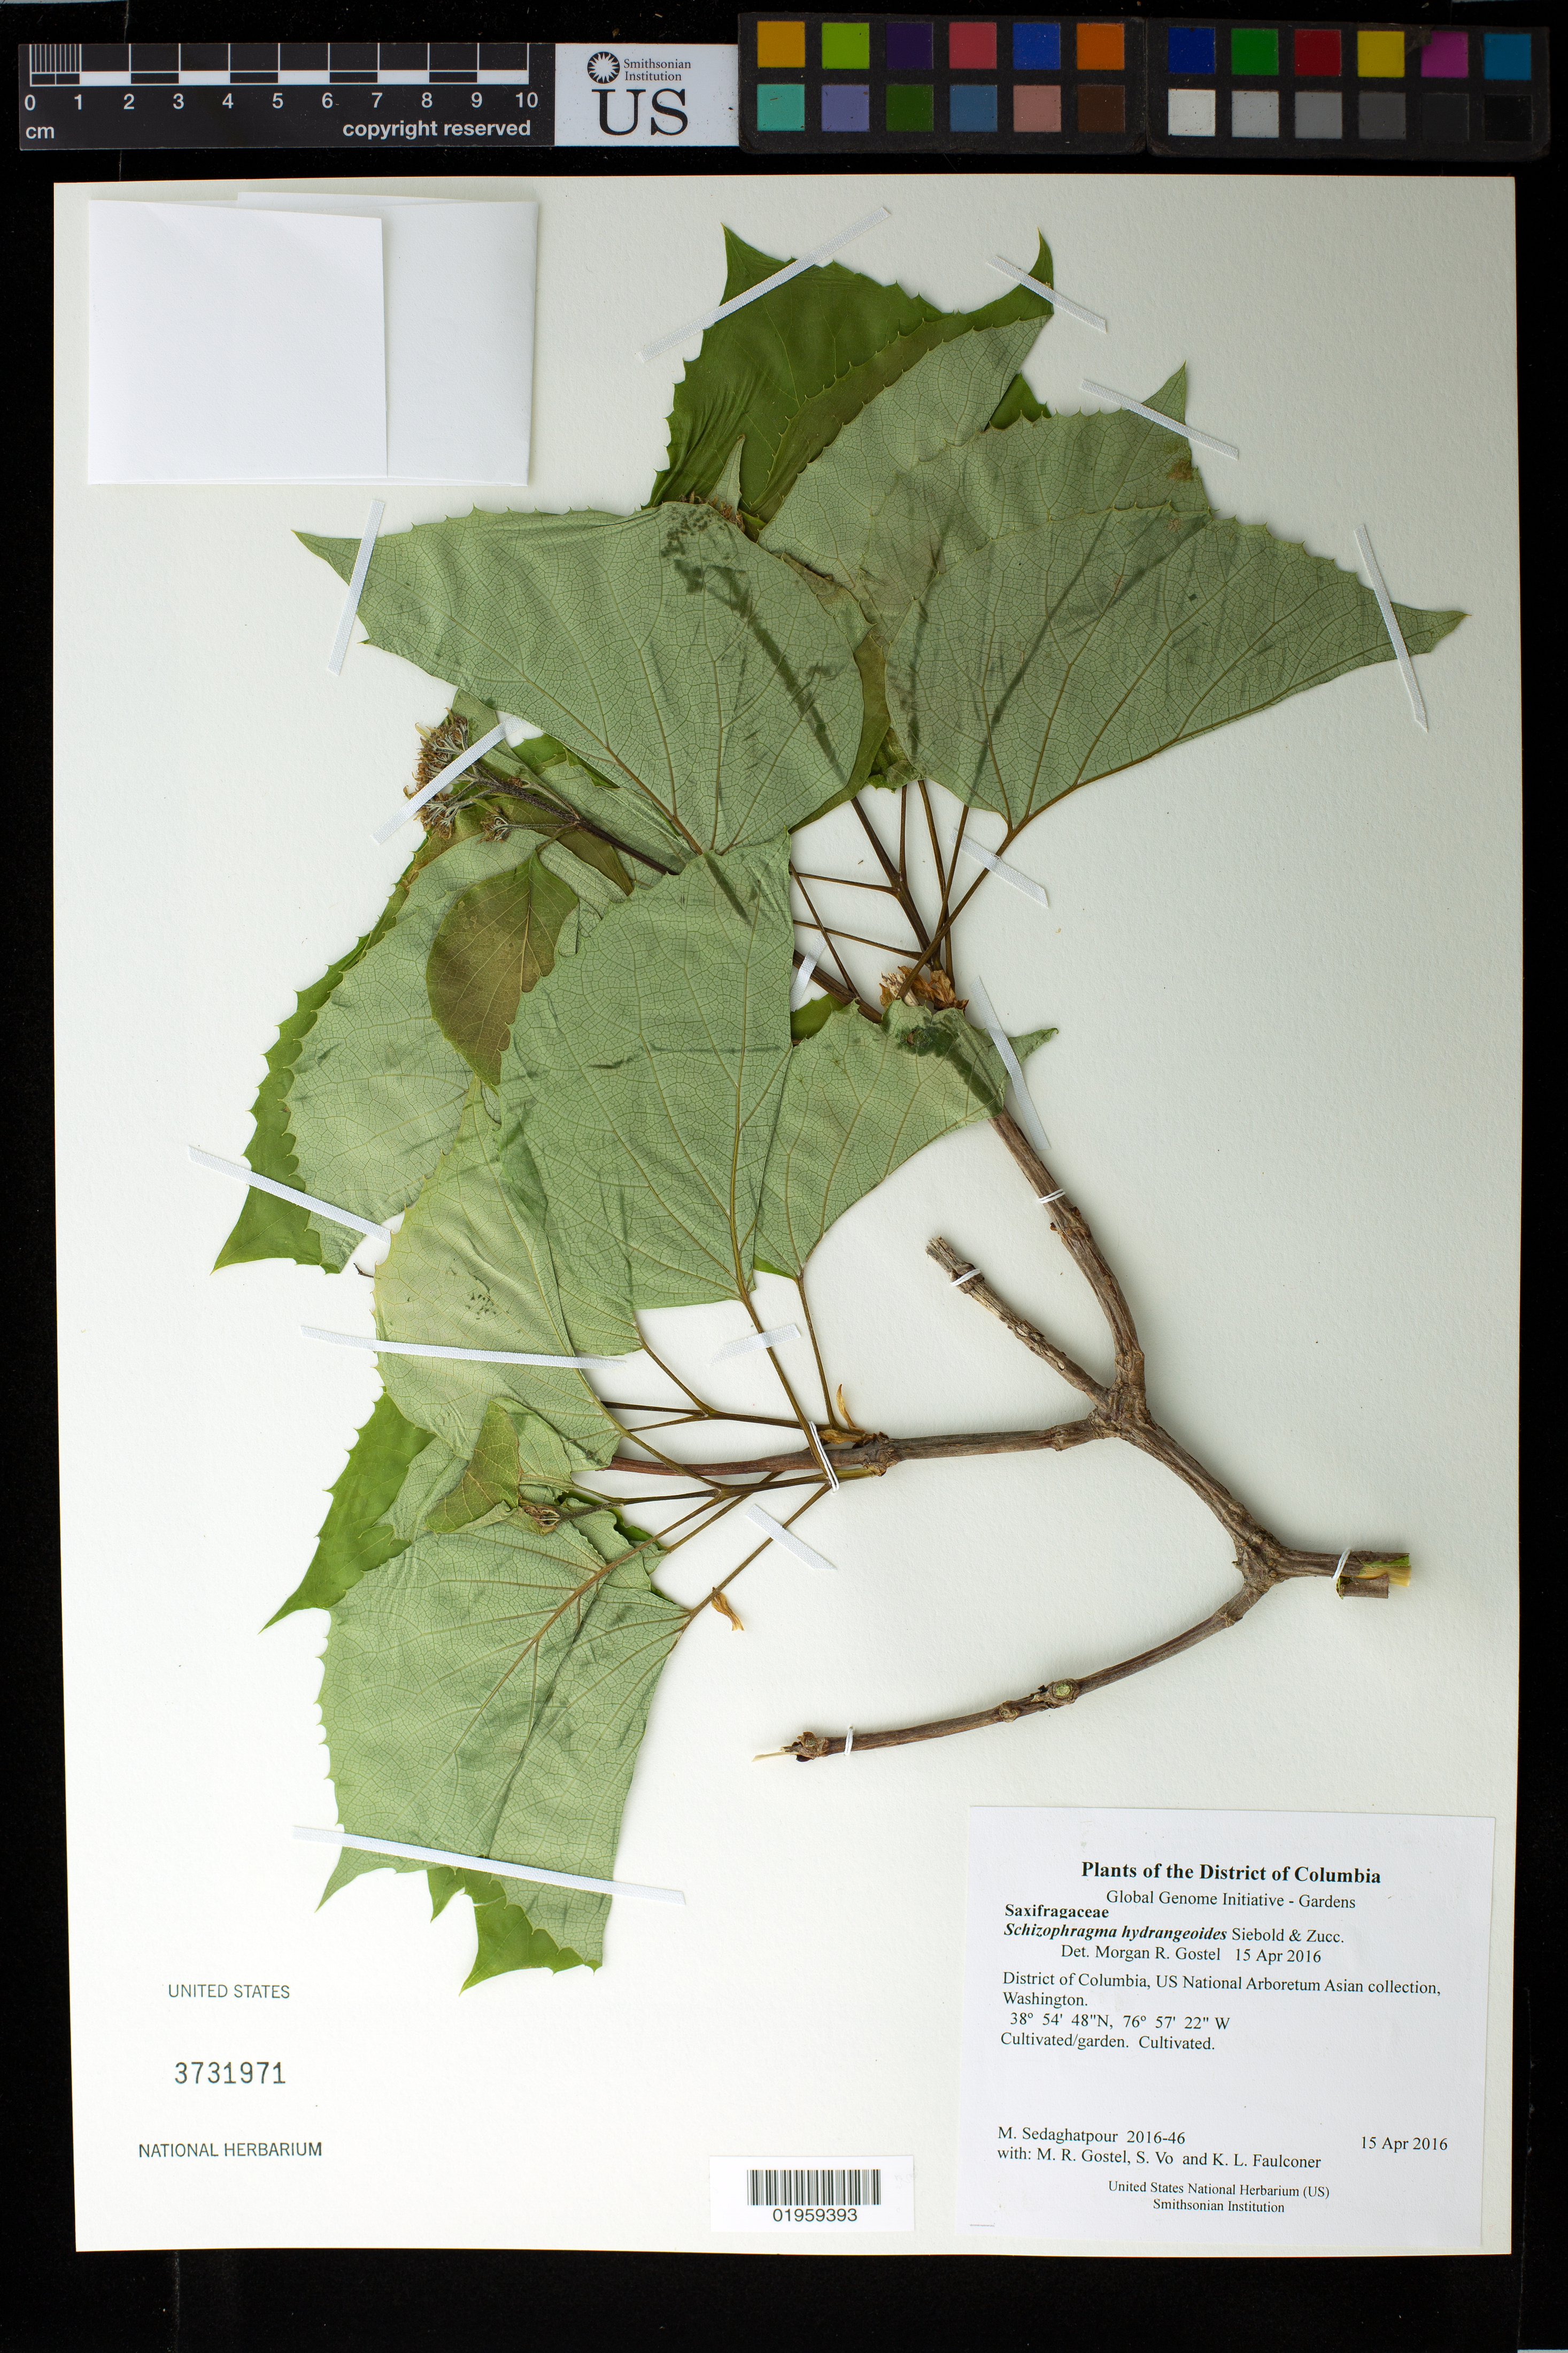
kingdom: Plantae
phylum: Tracheophyta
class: Magnoliopsida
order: Cornales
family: Hydrangeaceae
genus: Hydrangea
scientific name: Hydrangea hydrangeoides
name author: (Siebold & Zucc.) Bernd Schulz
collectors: M. Sedaghatpour, M. R. Gostel, S. Vo & K. L. Faulconer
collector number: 2016-46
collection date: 2016-04-15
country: United States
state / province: District of Columbia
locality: US National Arboretum Asian collection, Washington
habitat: Cultivated/garden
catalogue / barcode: US 3731971